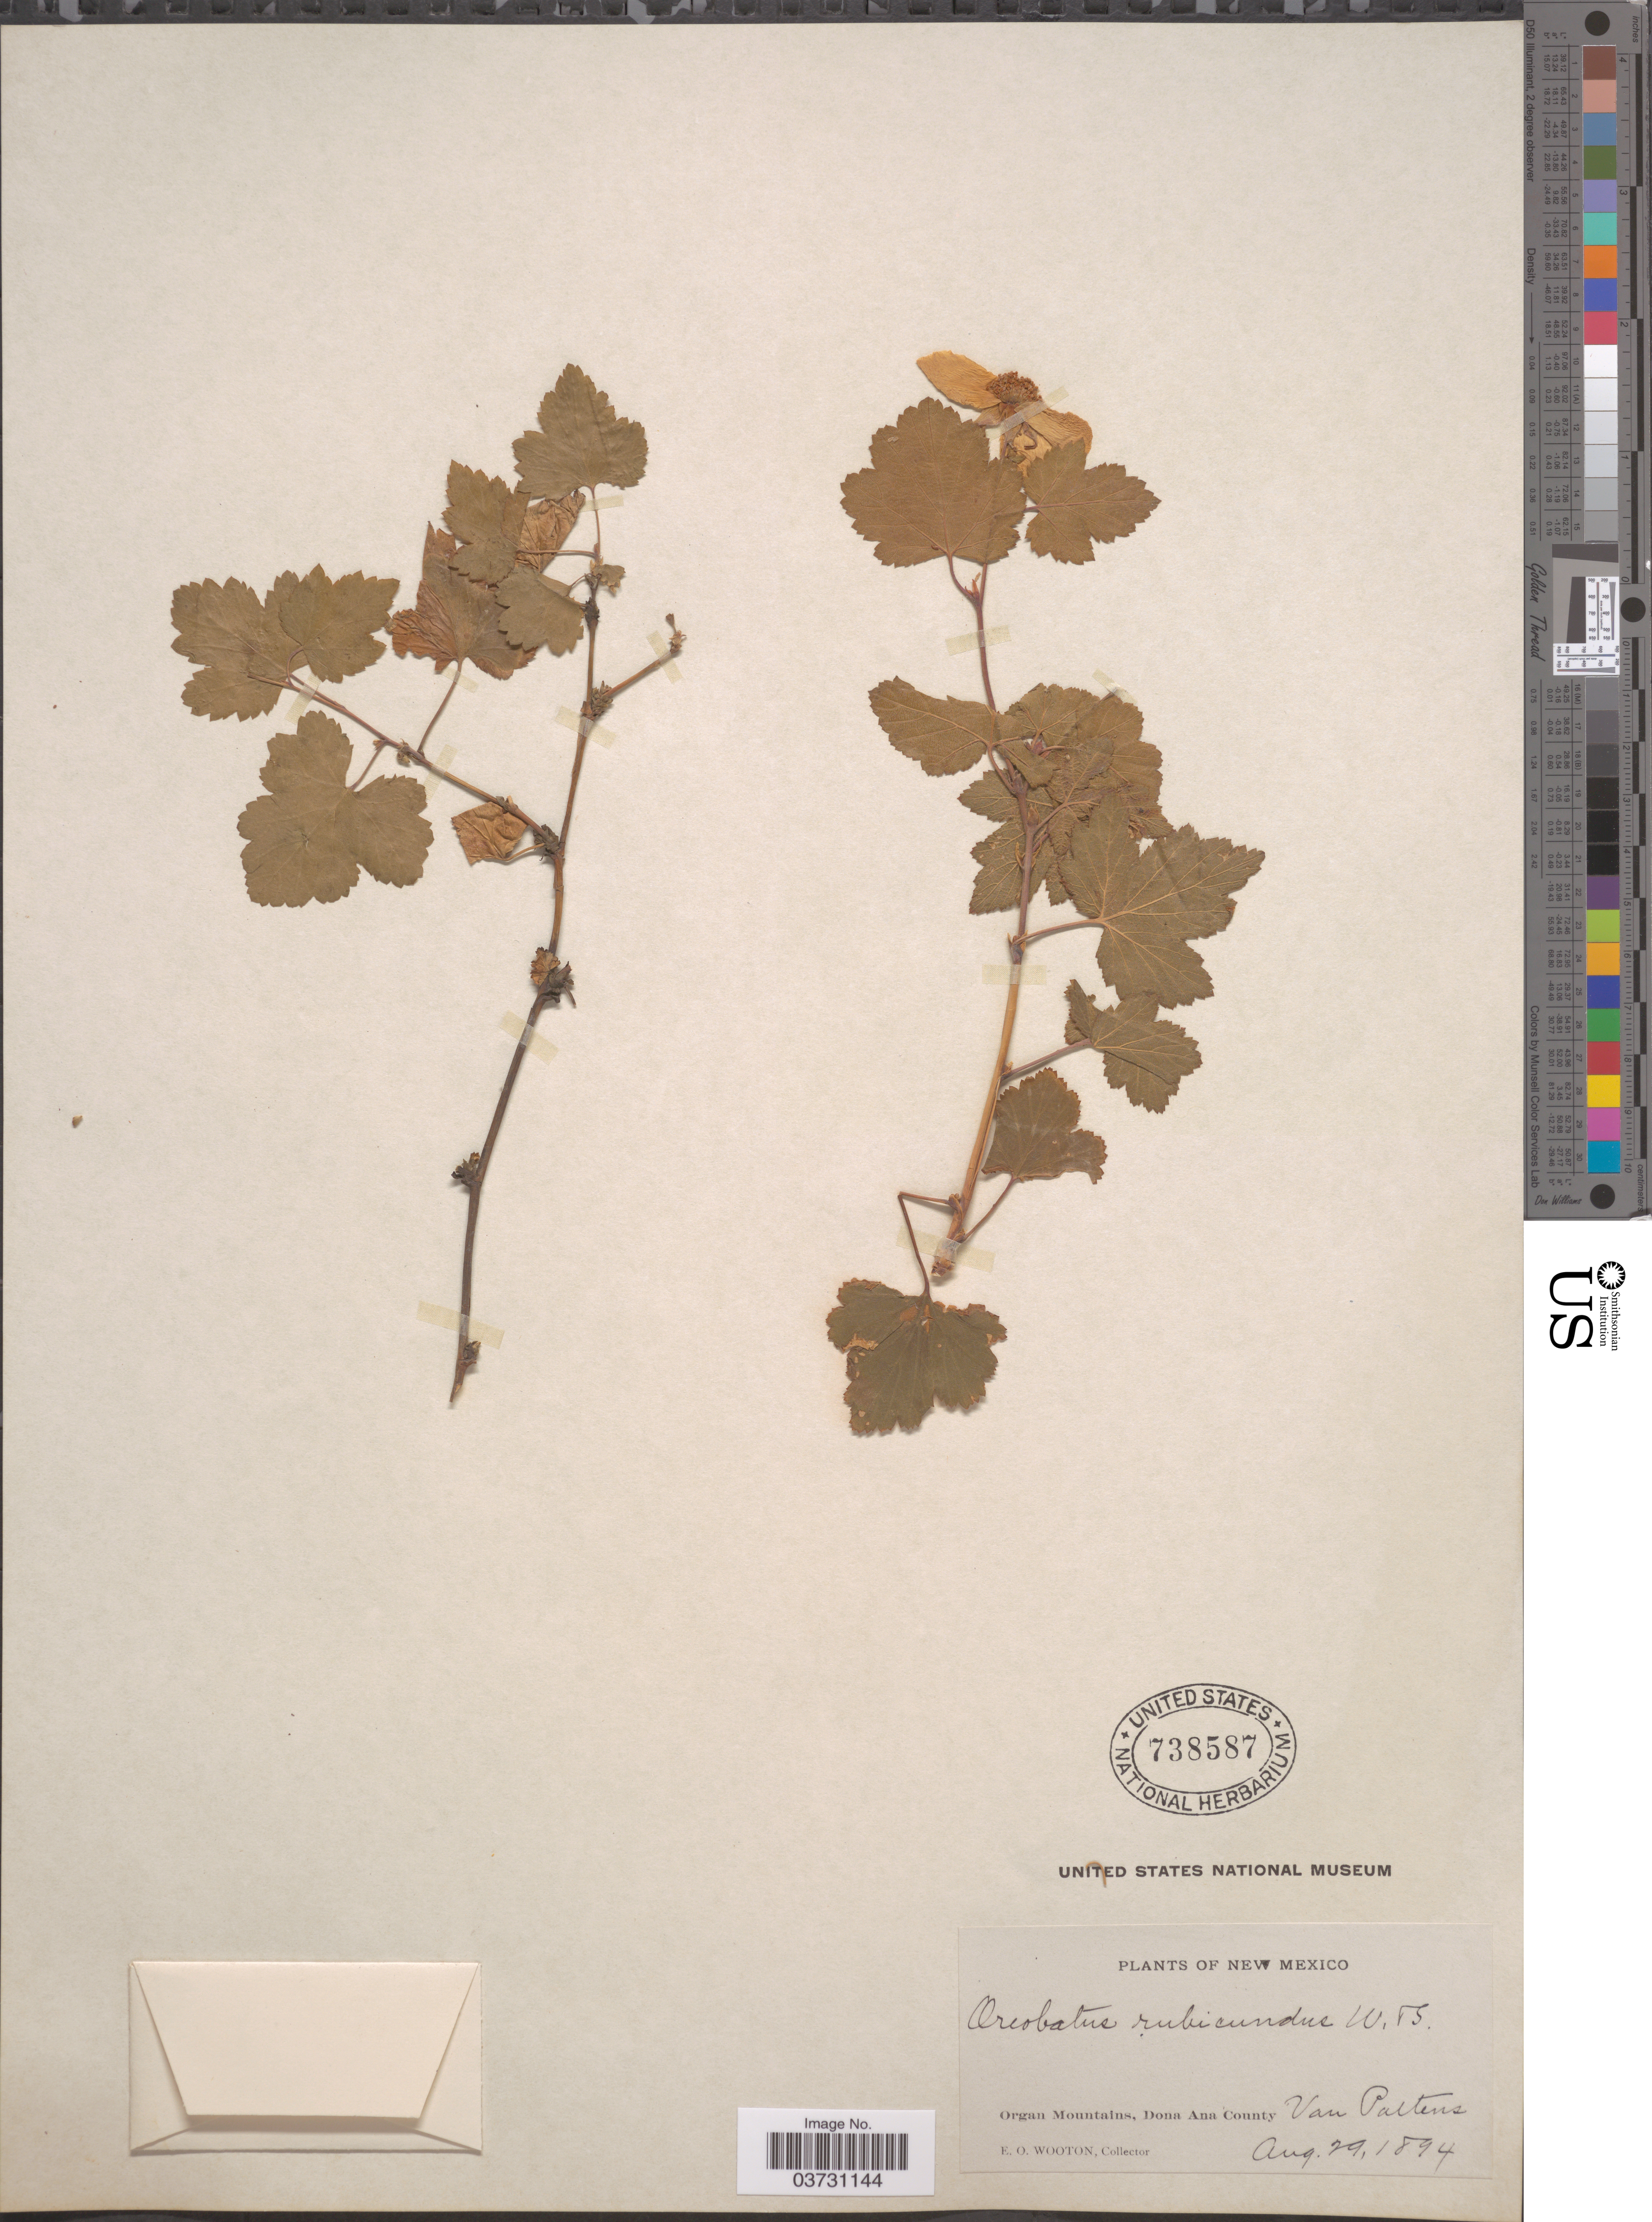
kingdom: Plantae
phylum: Tracheophyta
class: Magnoliopsida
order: Rosales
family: Rosaceae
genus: Rubus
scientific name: Rubus rubicundus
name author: Purchas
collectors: E. O. Wooton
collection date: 1894-08-29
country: United States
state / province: New Mexico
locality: Organ Mountains, Dona Ana County, Van Pattens.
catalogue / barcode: US 738587